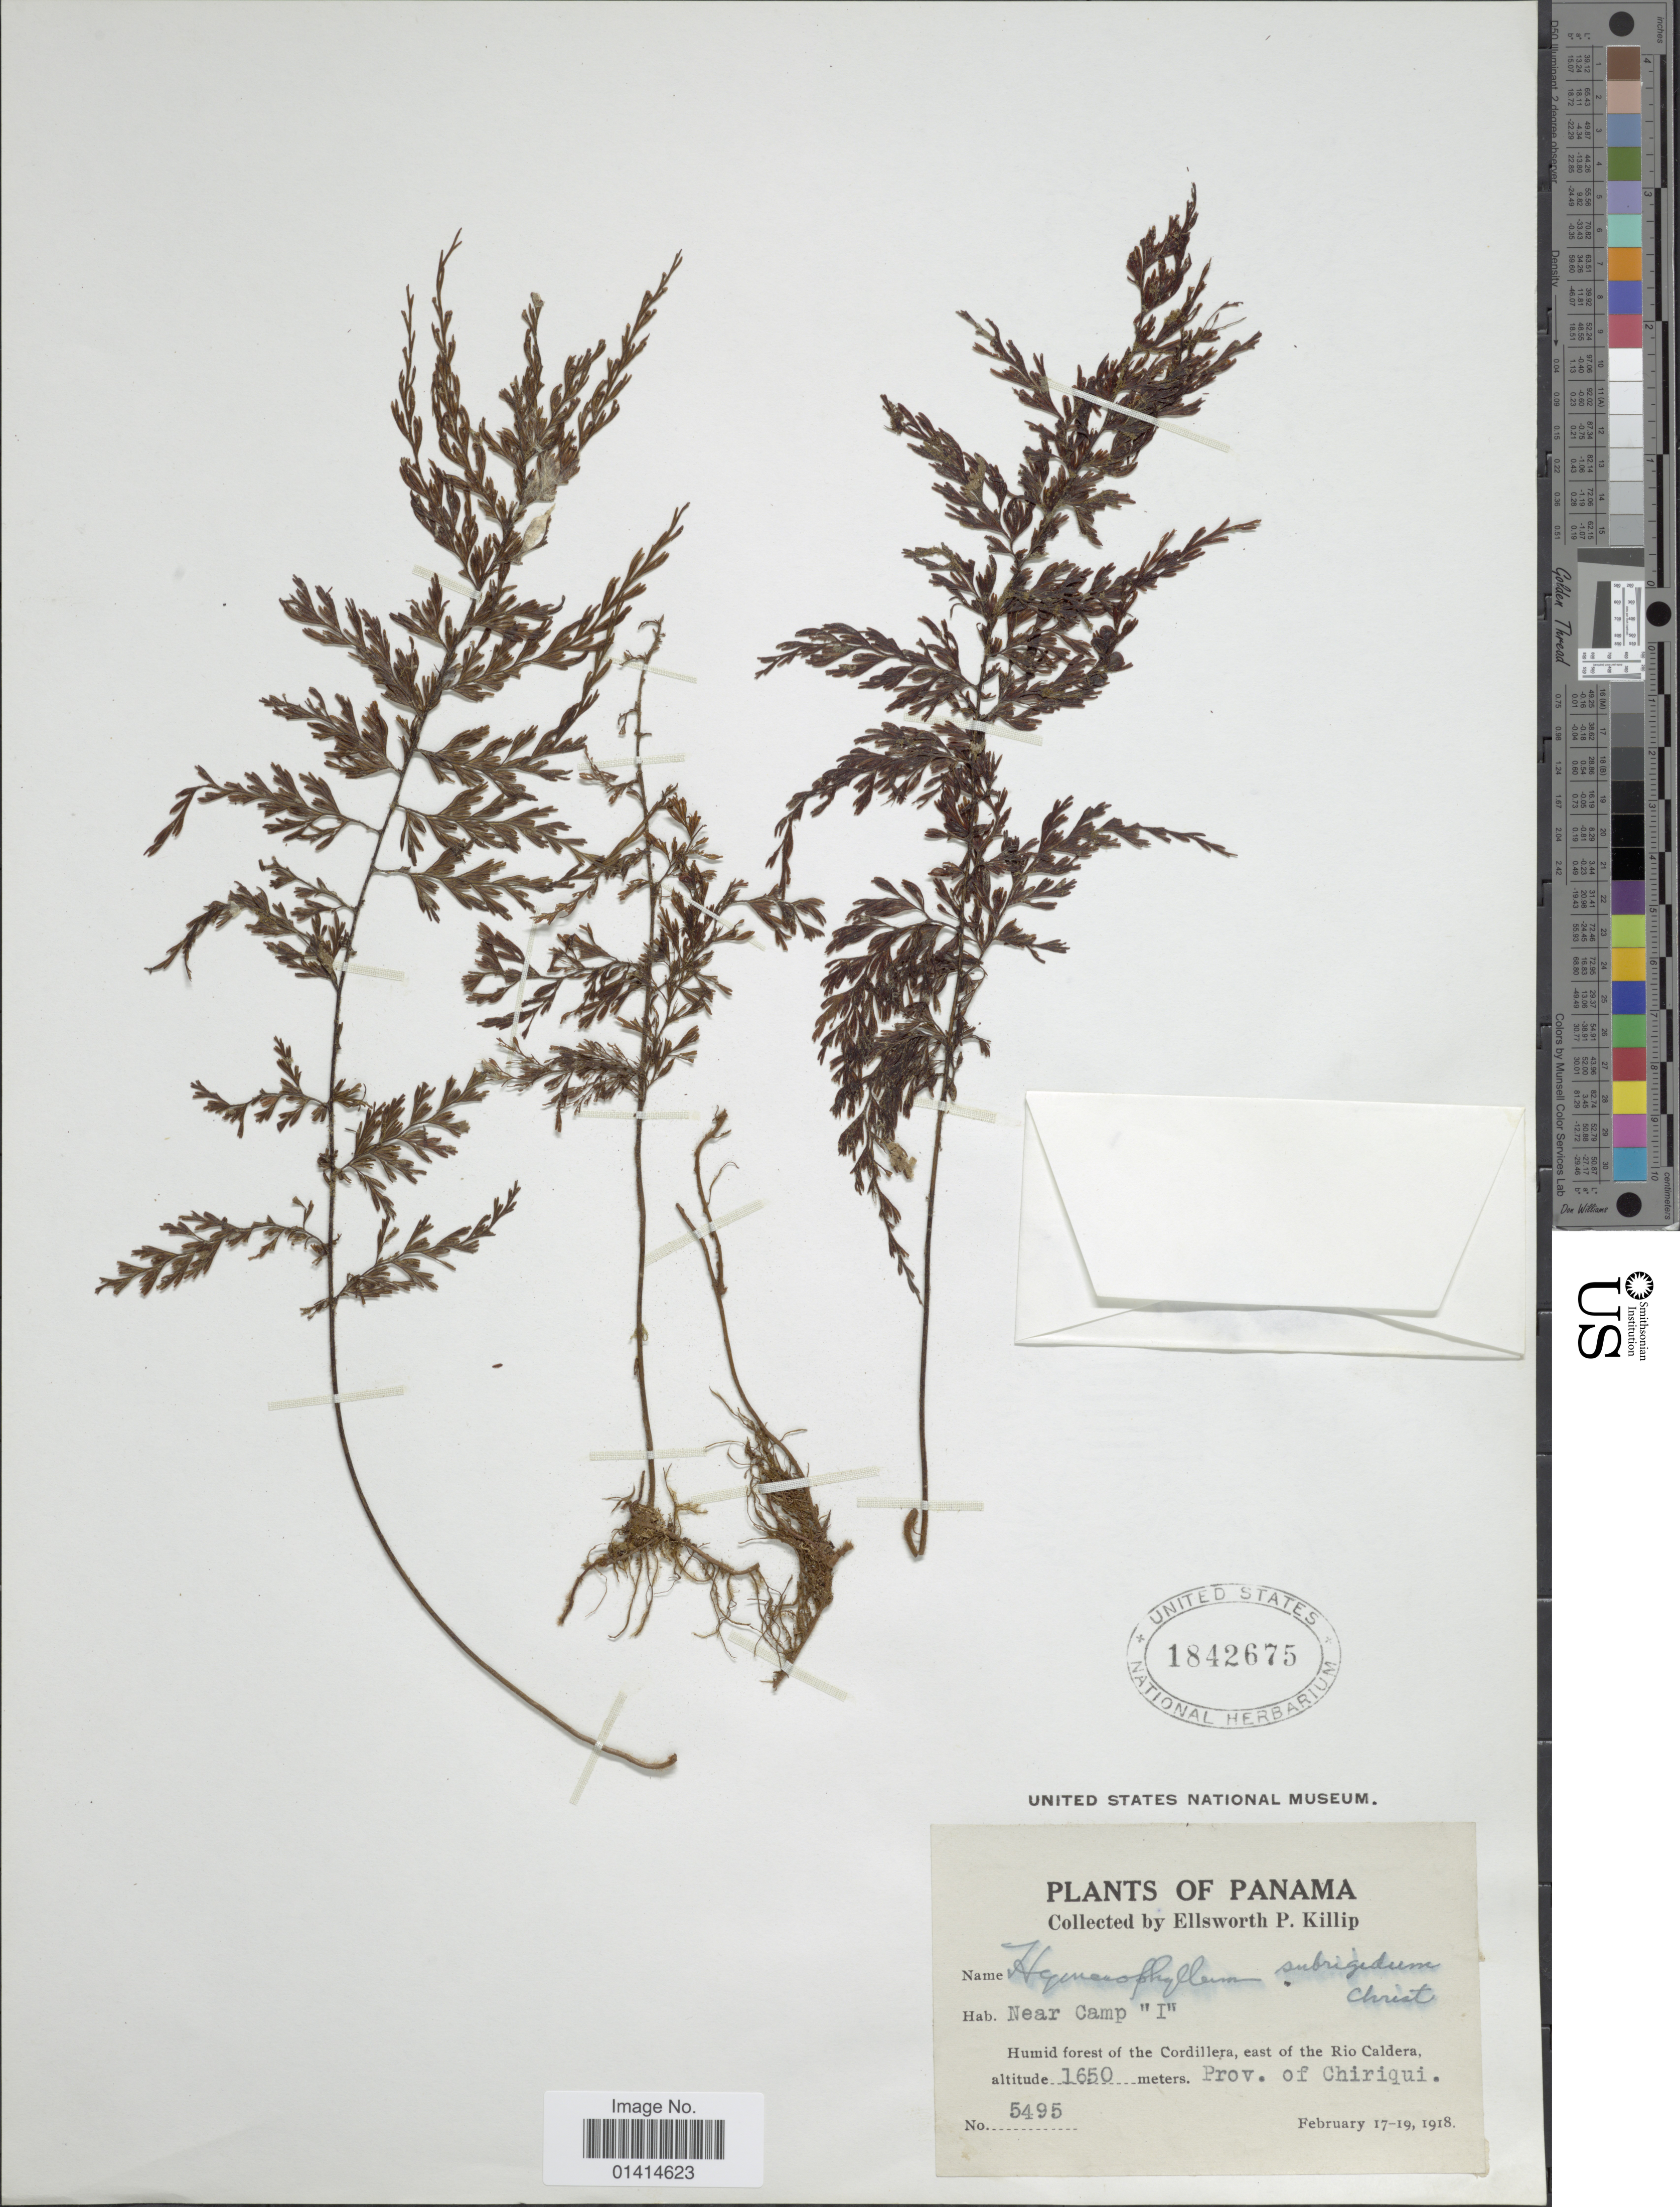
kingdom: Plantae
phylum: Tracheophyta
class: Polypodiopsida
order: Hymenophyllales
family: Hymenophyllaceae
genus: Hymenophyllum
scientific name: Hymenophyllum subrigidum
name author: Christ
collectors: E. P. Killip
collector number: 5495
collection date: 1918-02-17/1918-02-19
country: Panama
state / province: Chiriqui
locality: Humid forest of the Rio Caldera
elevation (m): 1650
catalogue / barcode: US 1842675